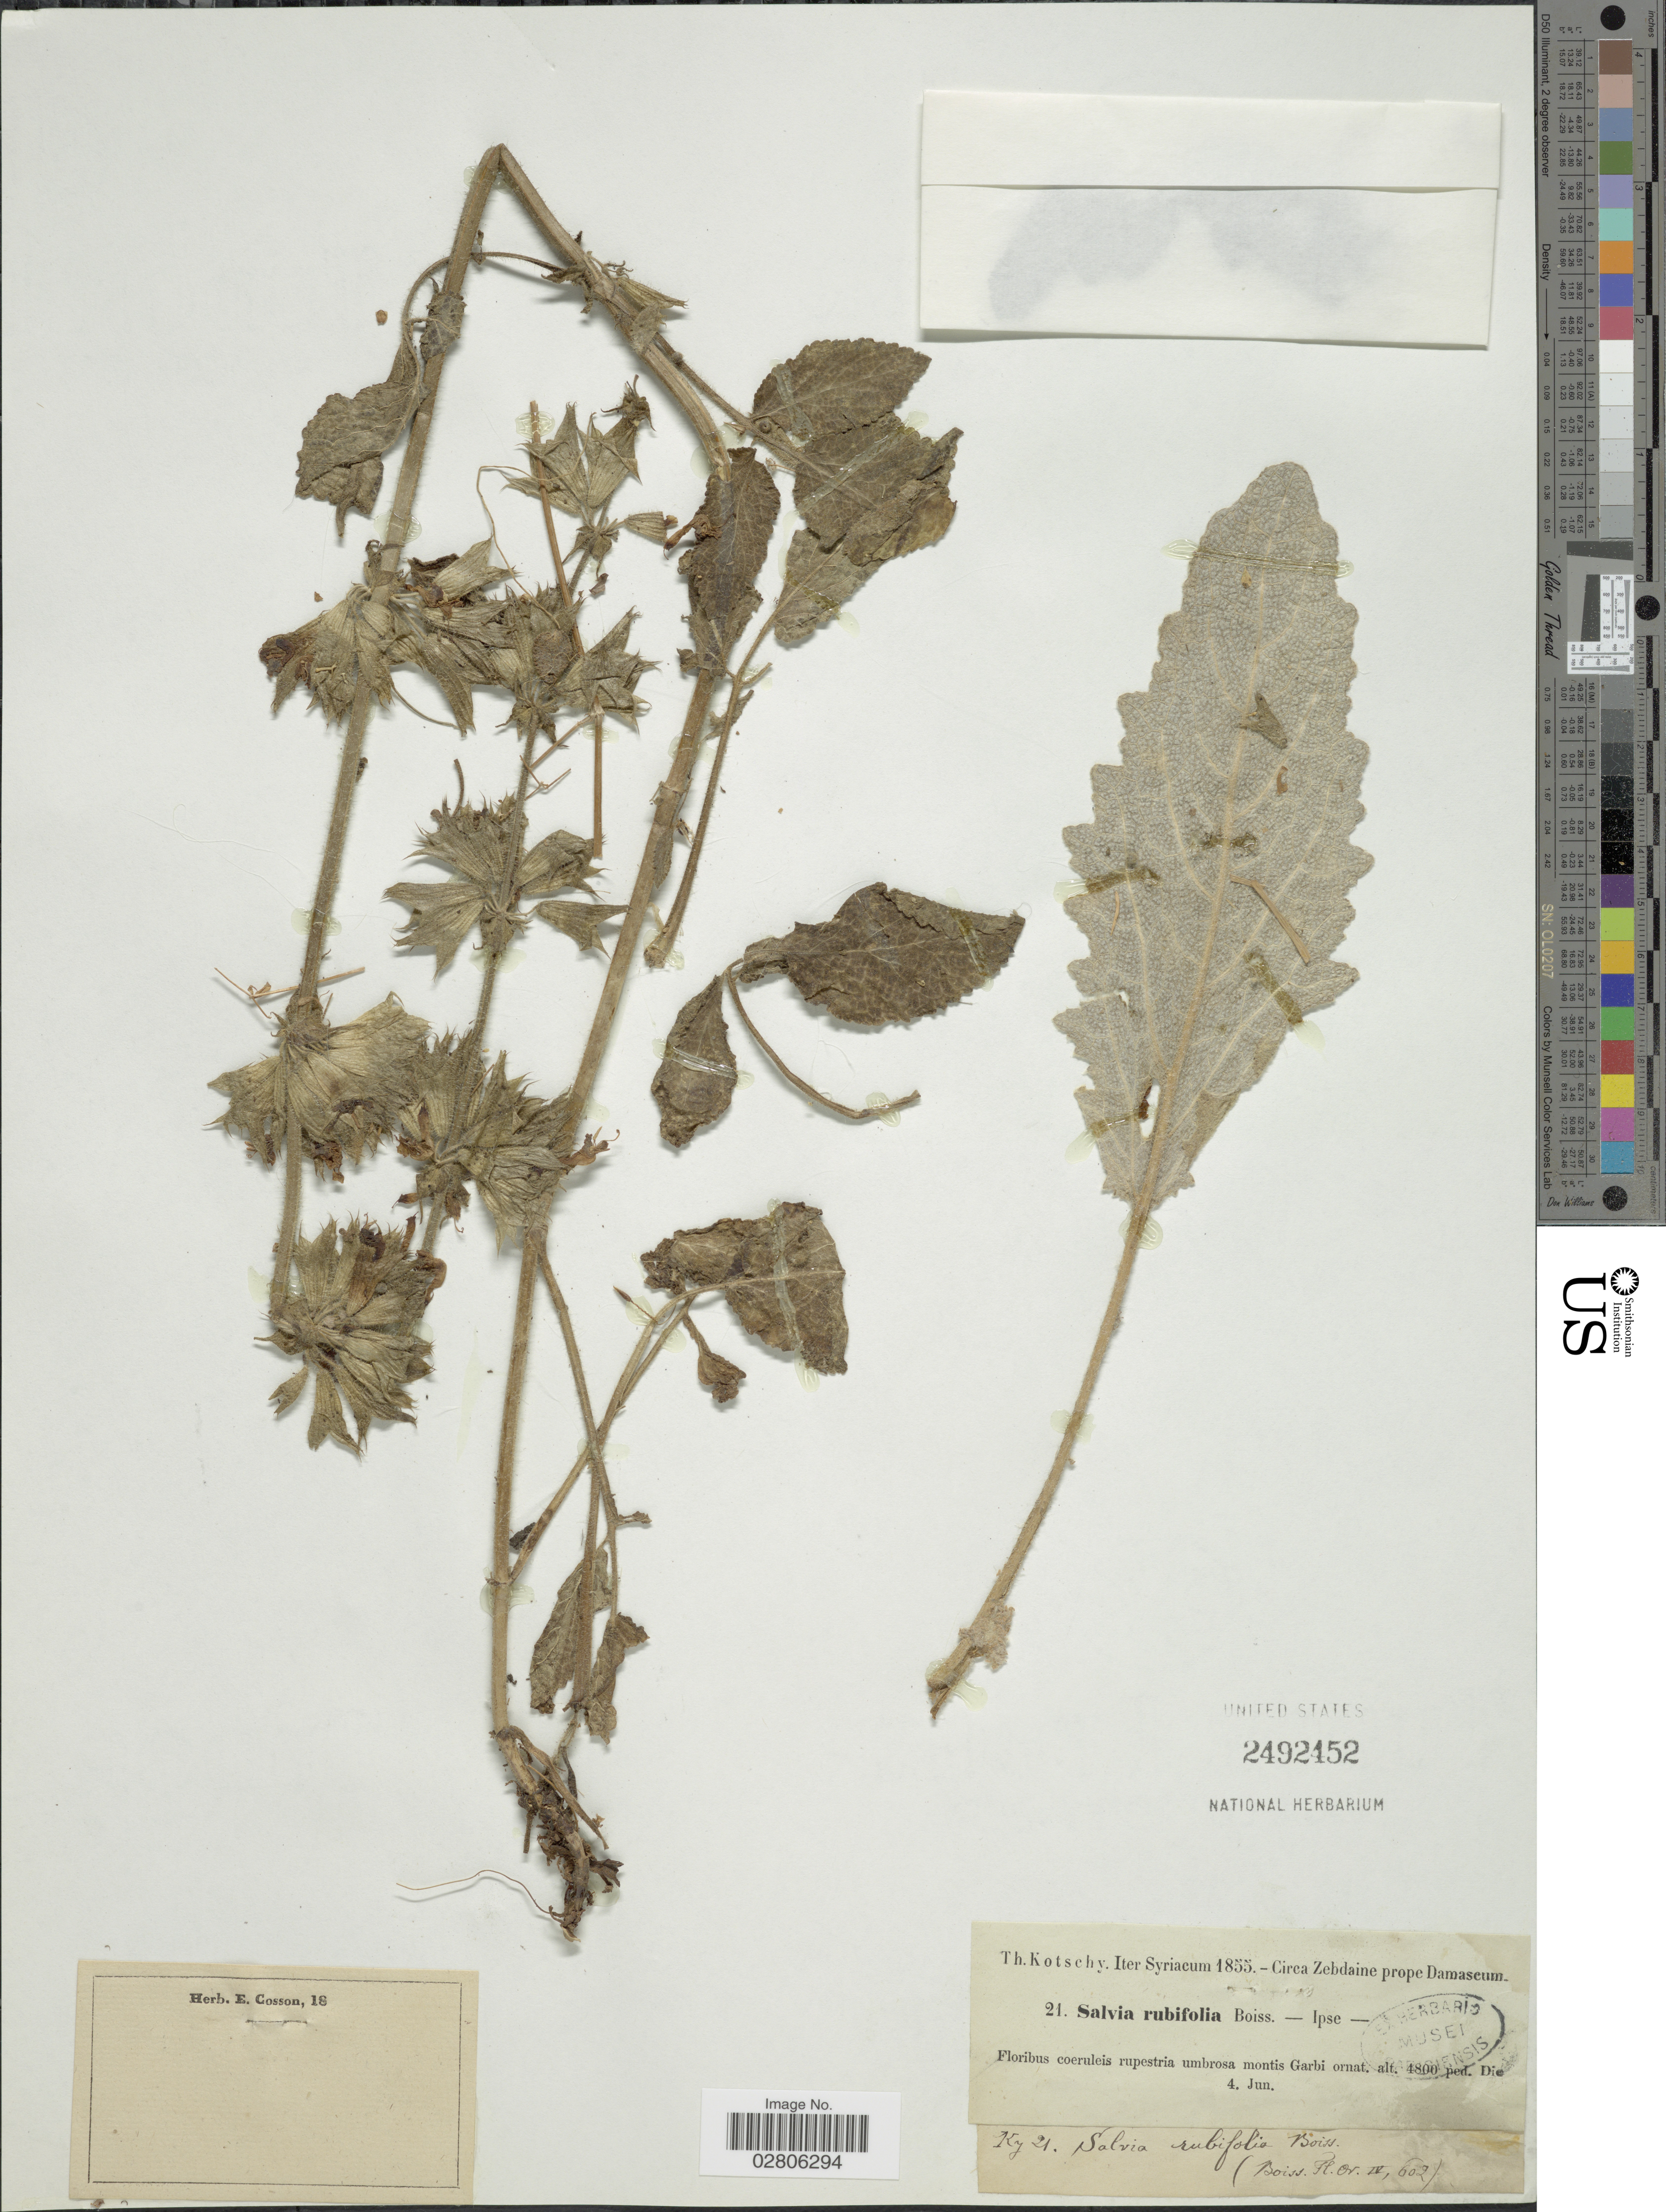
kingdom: Plantae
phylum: Tracheophyta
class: Magnoliopsida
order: Lamiales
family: Lamiaceae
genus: Salvia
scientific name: Salvia rubifolia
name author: Boiss.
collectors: K. G. Kotschy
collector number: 21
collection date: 1855-06-04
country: Syria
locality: Circa Zebdaine prope Damascum. Floribus coeruleis rupestria umbrosa montis Garbi ornat.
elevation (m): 1463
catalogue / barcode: US 2492452